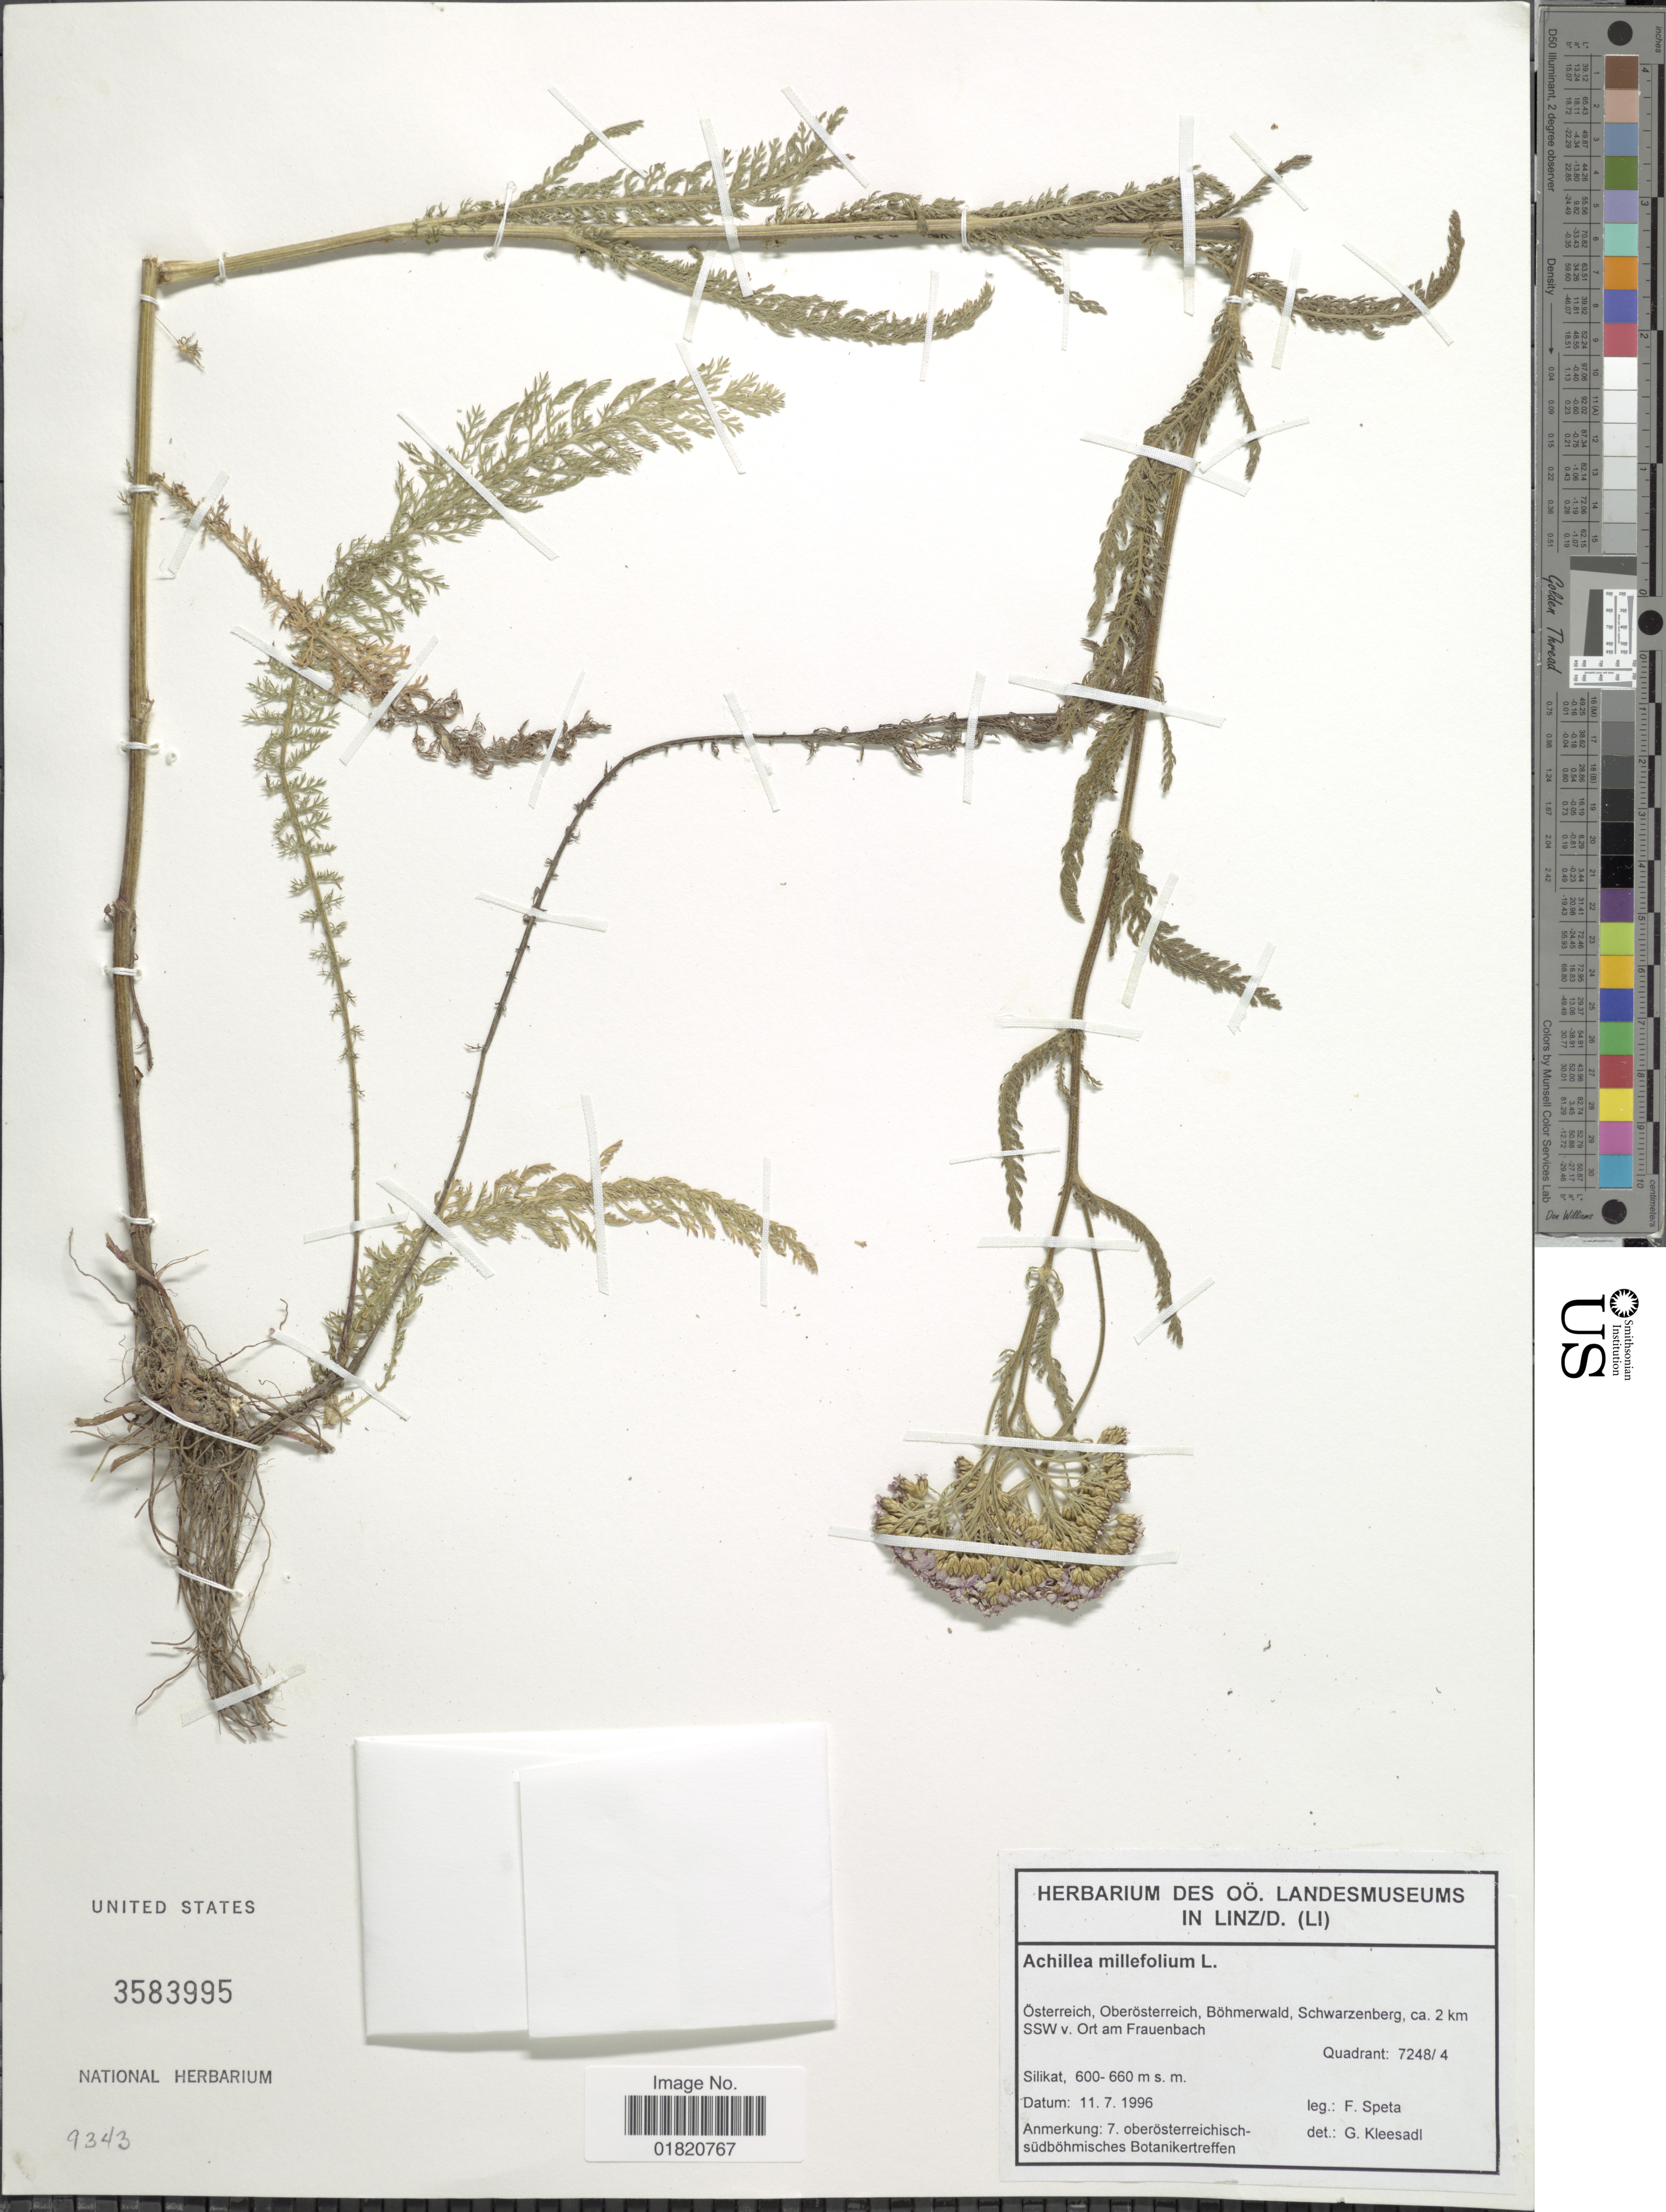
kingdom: Plantae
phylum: Tracheophyta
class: Magnoliopsida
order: Asterales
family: Asteraceae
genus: Achillea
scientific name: Achillea millefolium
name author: L.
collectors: F. Speta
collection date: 1996-07-11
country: Austria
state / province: Oberosterreich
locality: Osterreich, Böhmerwald, Schwarzenberg, ca. 2 km SSW v. Ort am Frauenbach. Sillikat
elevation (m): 600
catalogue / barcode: US 3583995